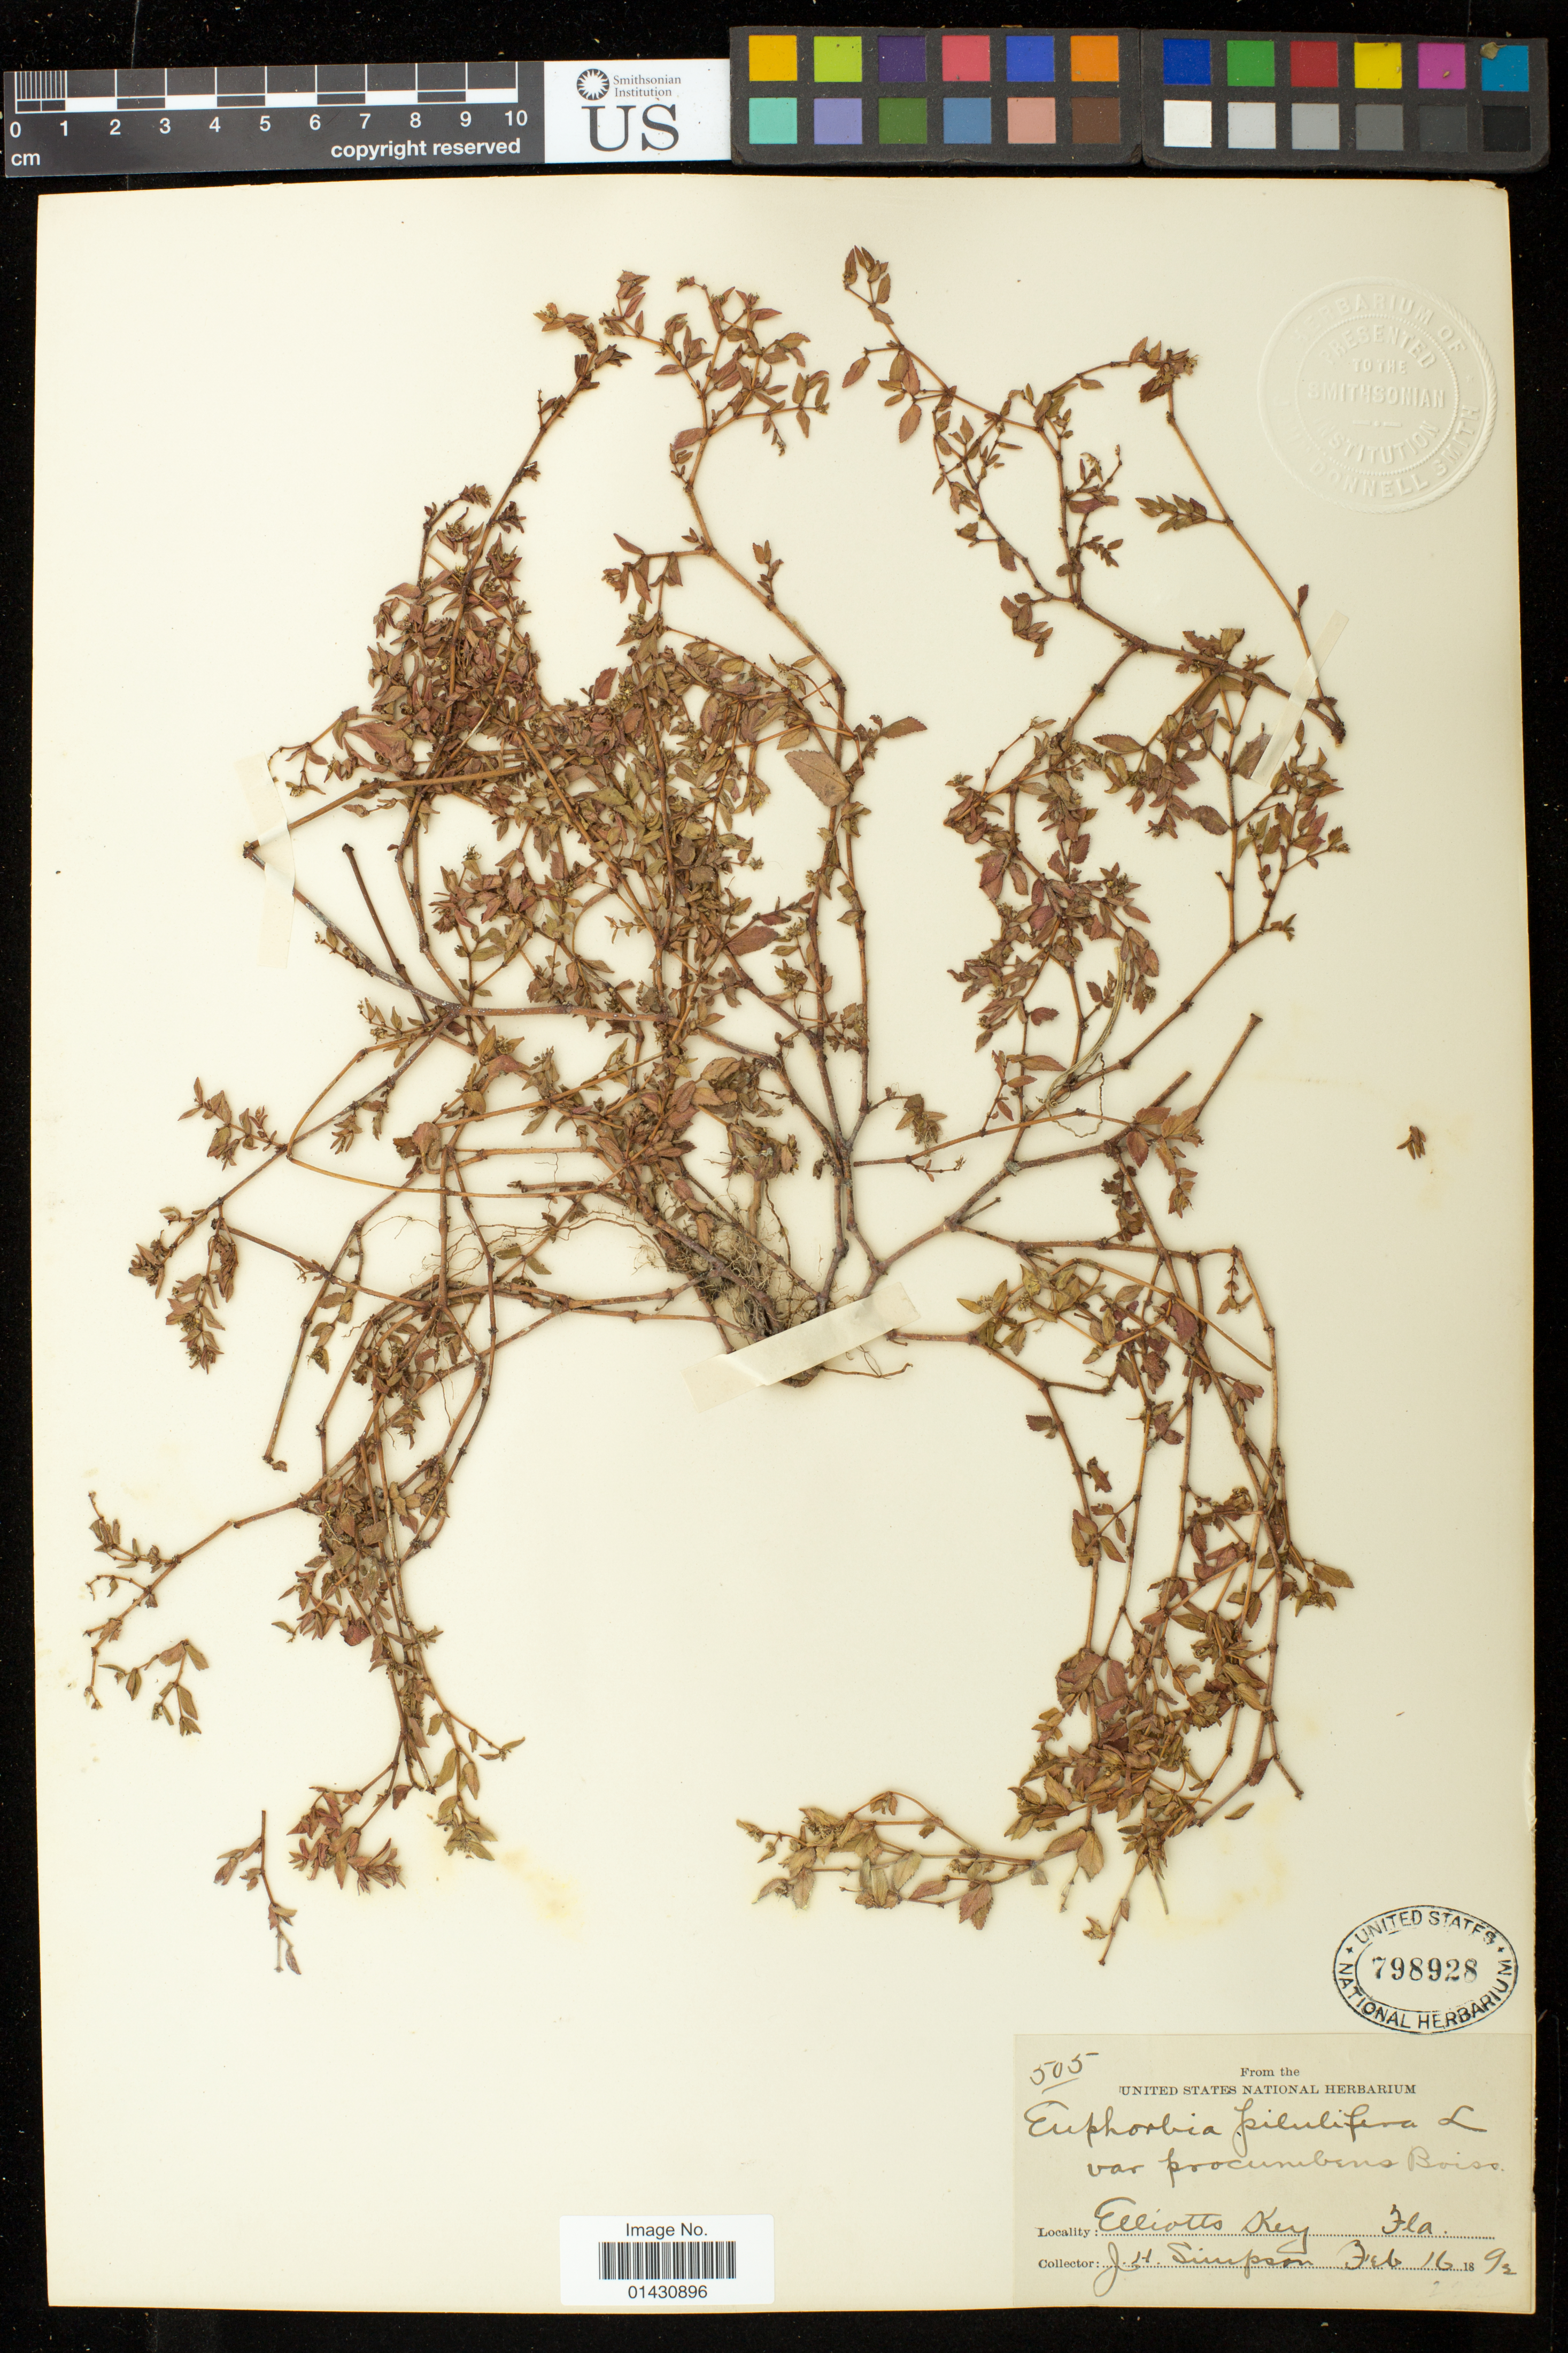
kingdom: Plantae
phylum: Tracheophyta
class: Magnoliopsida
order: Malpighiales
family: Euphorbiaceae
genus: Euphorbia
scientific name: Euphorbia ophthalmica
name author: Pers.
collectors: J. H. Simpson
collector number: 505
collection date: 1892-02-16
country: United States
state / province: Florida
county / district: Miami-Dade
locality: Elliots Key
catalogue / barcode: US 798928